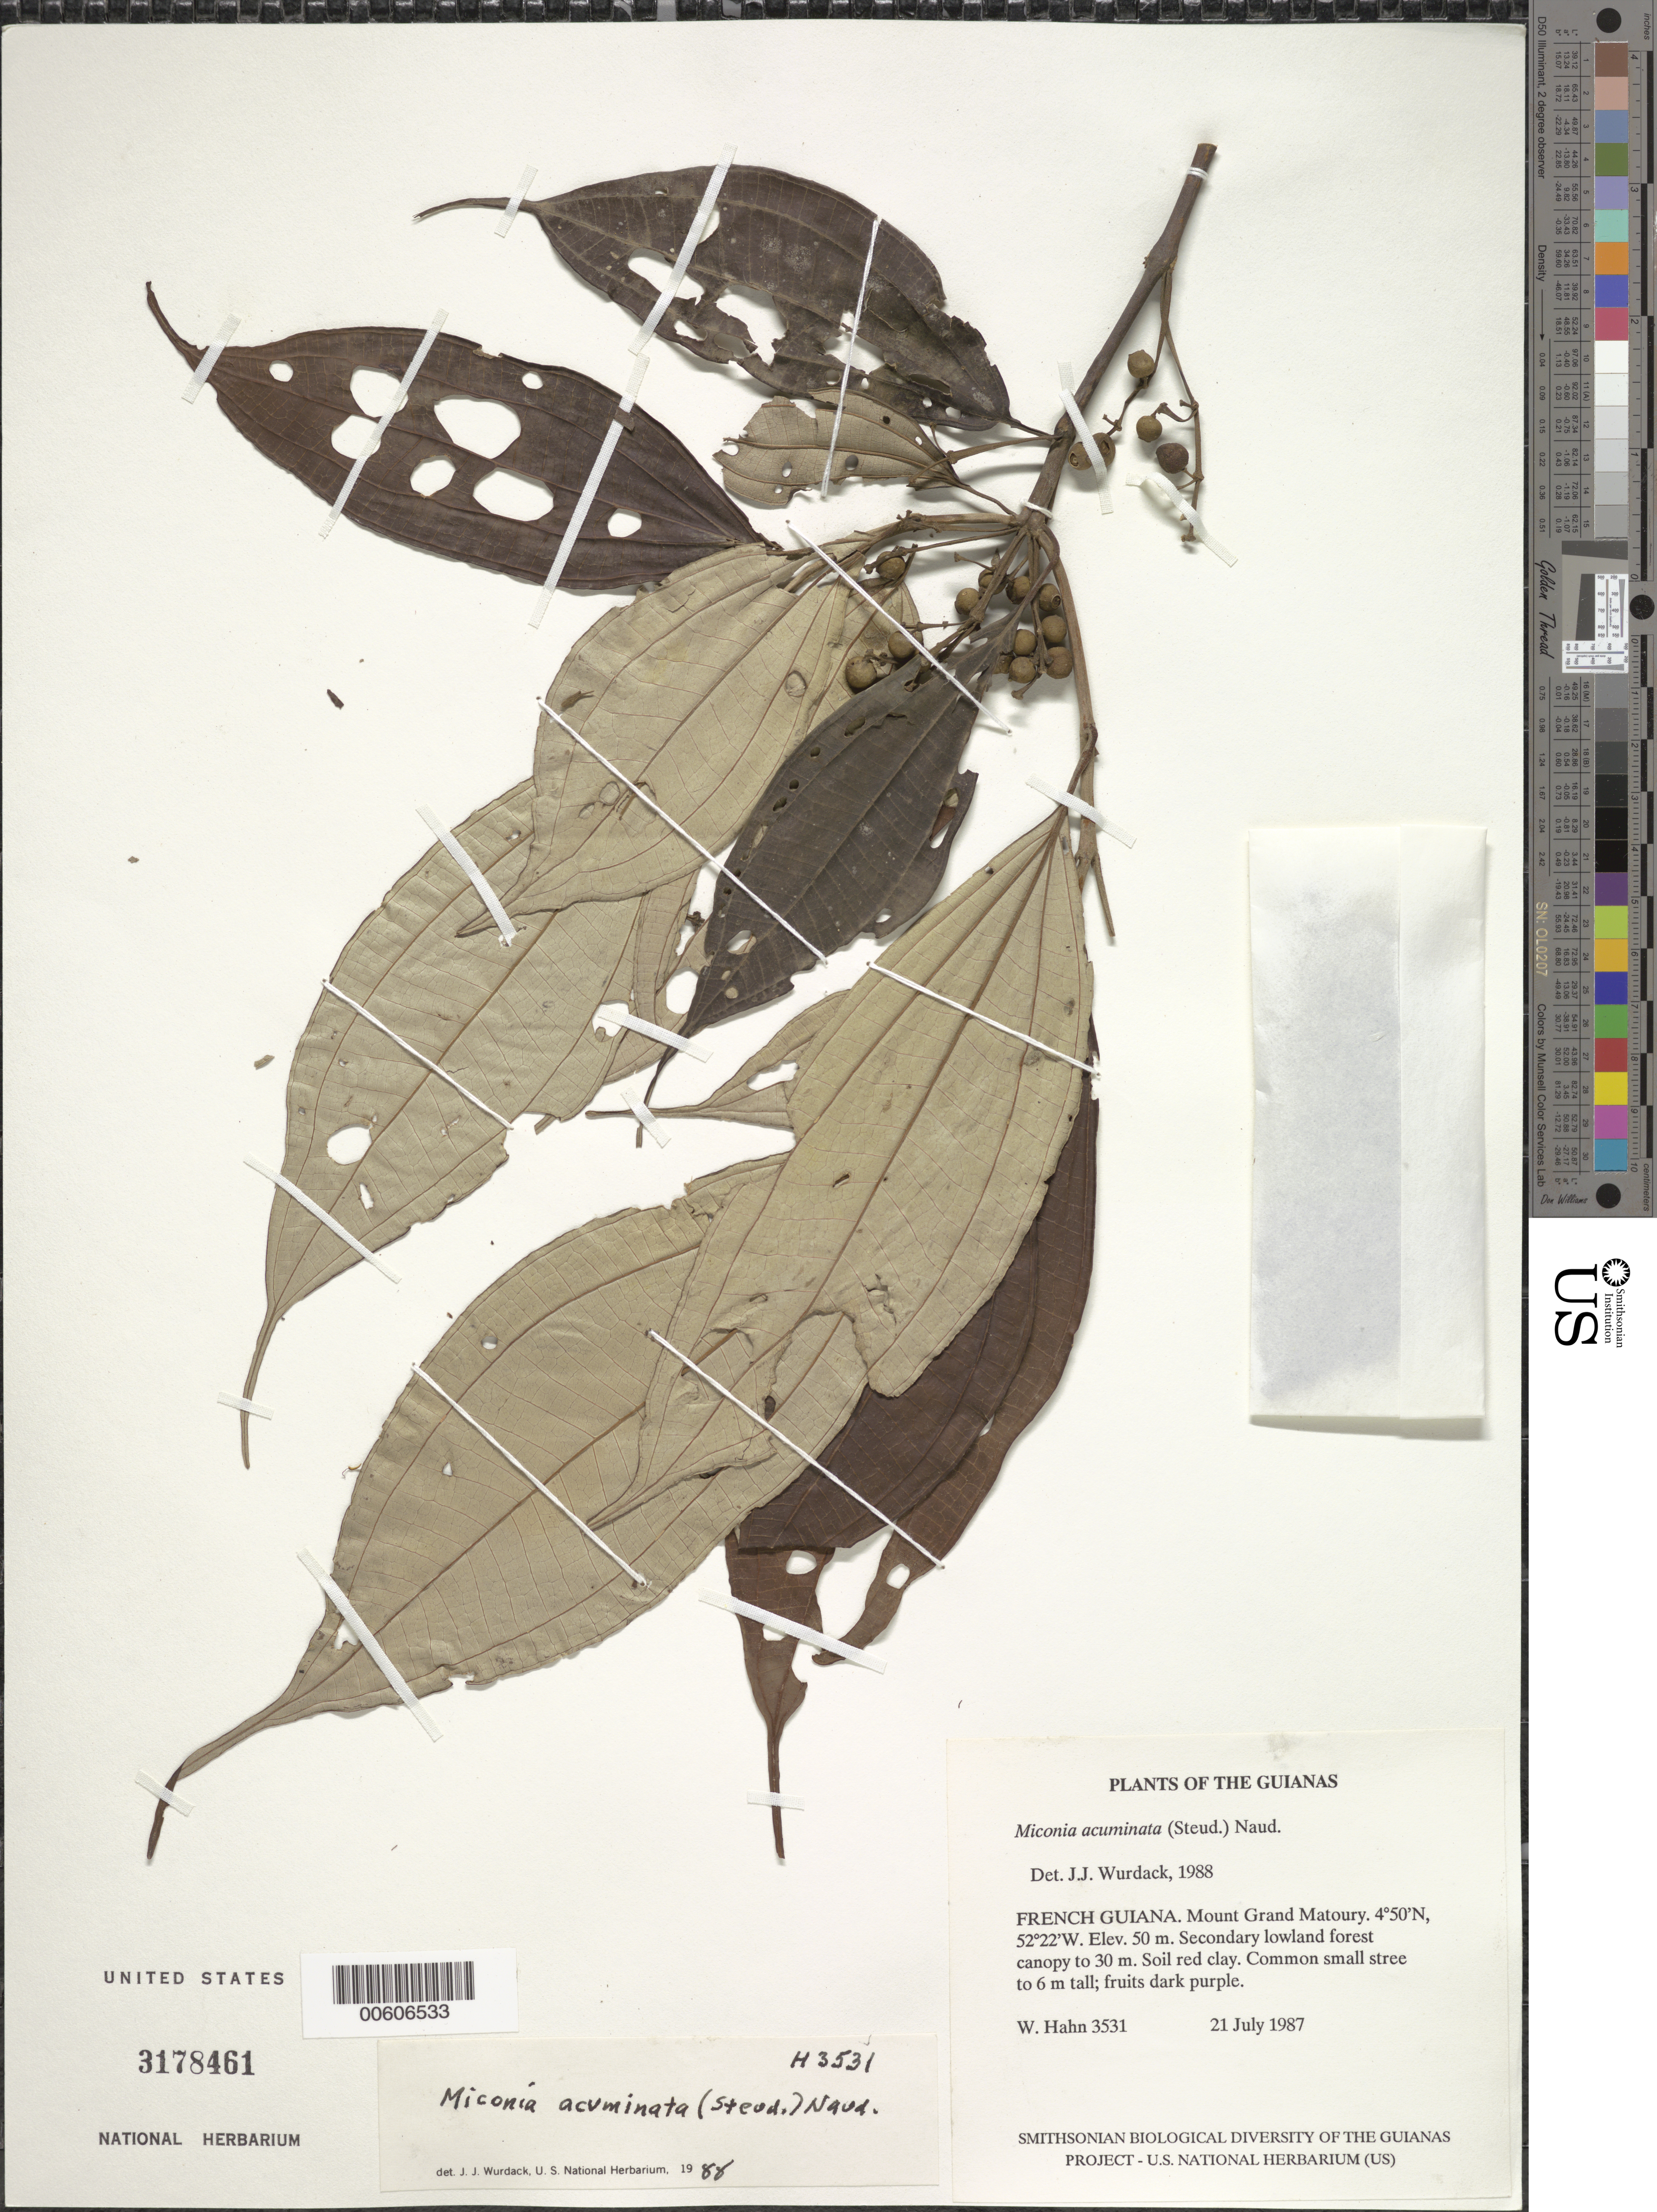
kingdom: Plantae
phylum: Tracheophyta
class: Magnoliopsida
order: Myrtales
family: Melastomataceae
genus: Miconia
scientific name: Miconia acuminata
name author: (Steud.) Naudin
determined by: Wurdack, John J., (US), US (UNITED STATES)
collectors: W. Hahn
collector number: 3531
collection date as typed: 21 July 1987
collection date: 1987-07-21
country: French Guiana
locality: Mount Grand Matoury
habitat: Secondary lowland forest canopy to 30 m. Soil red clay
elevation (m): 50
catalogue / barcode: US 3178461